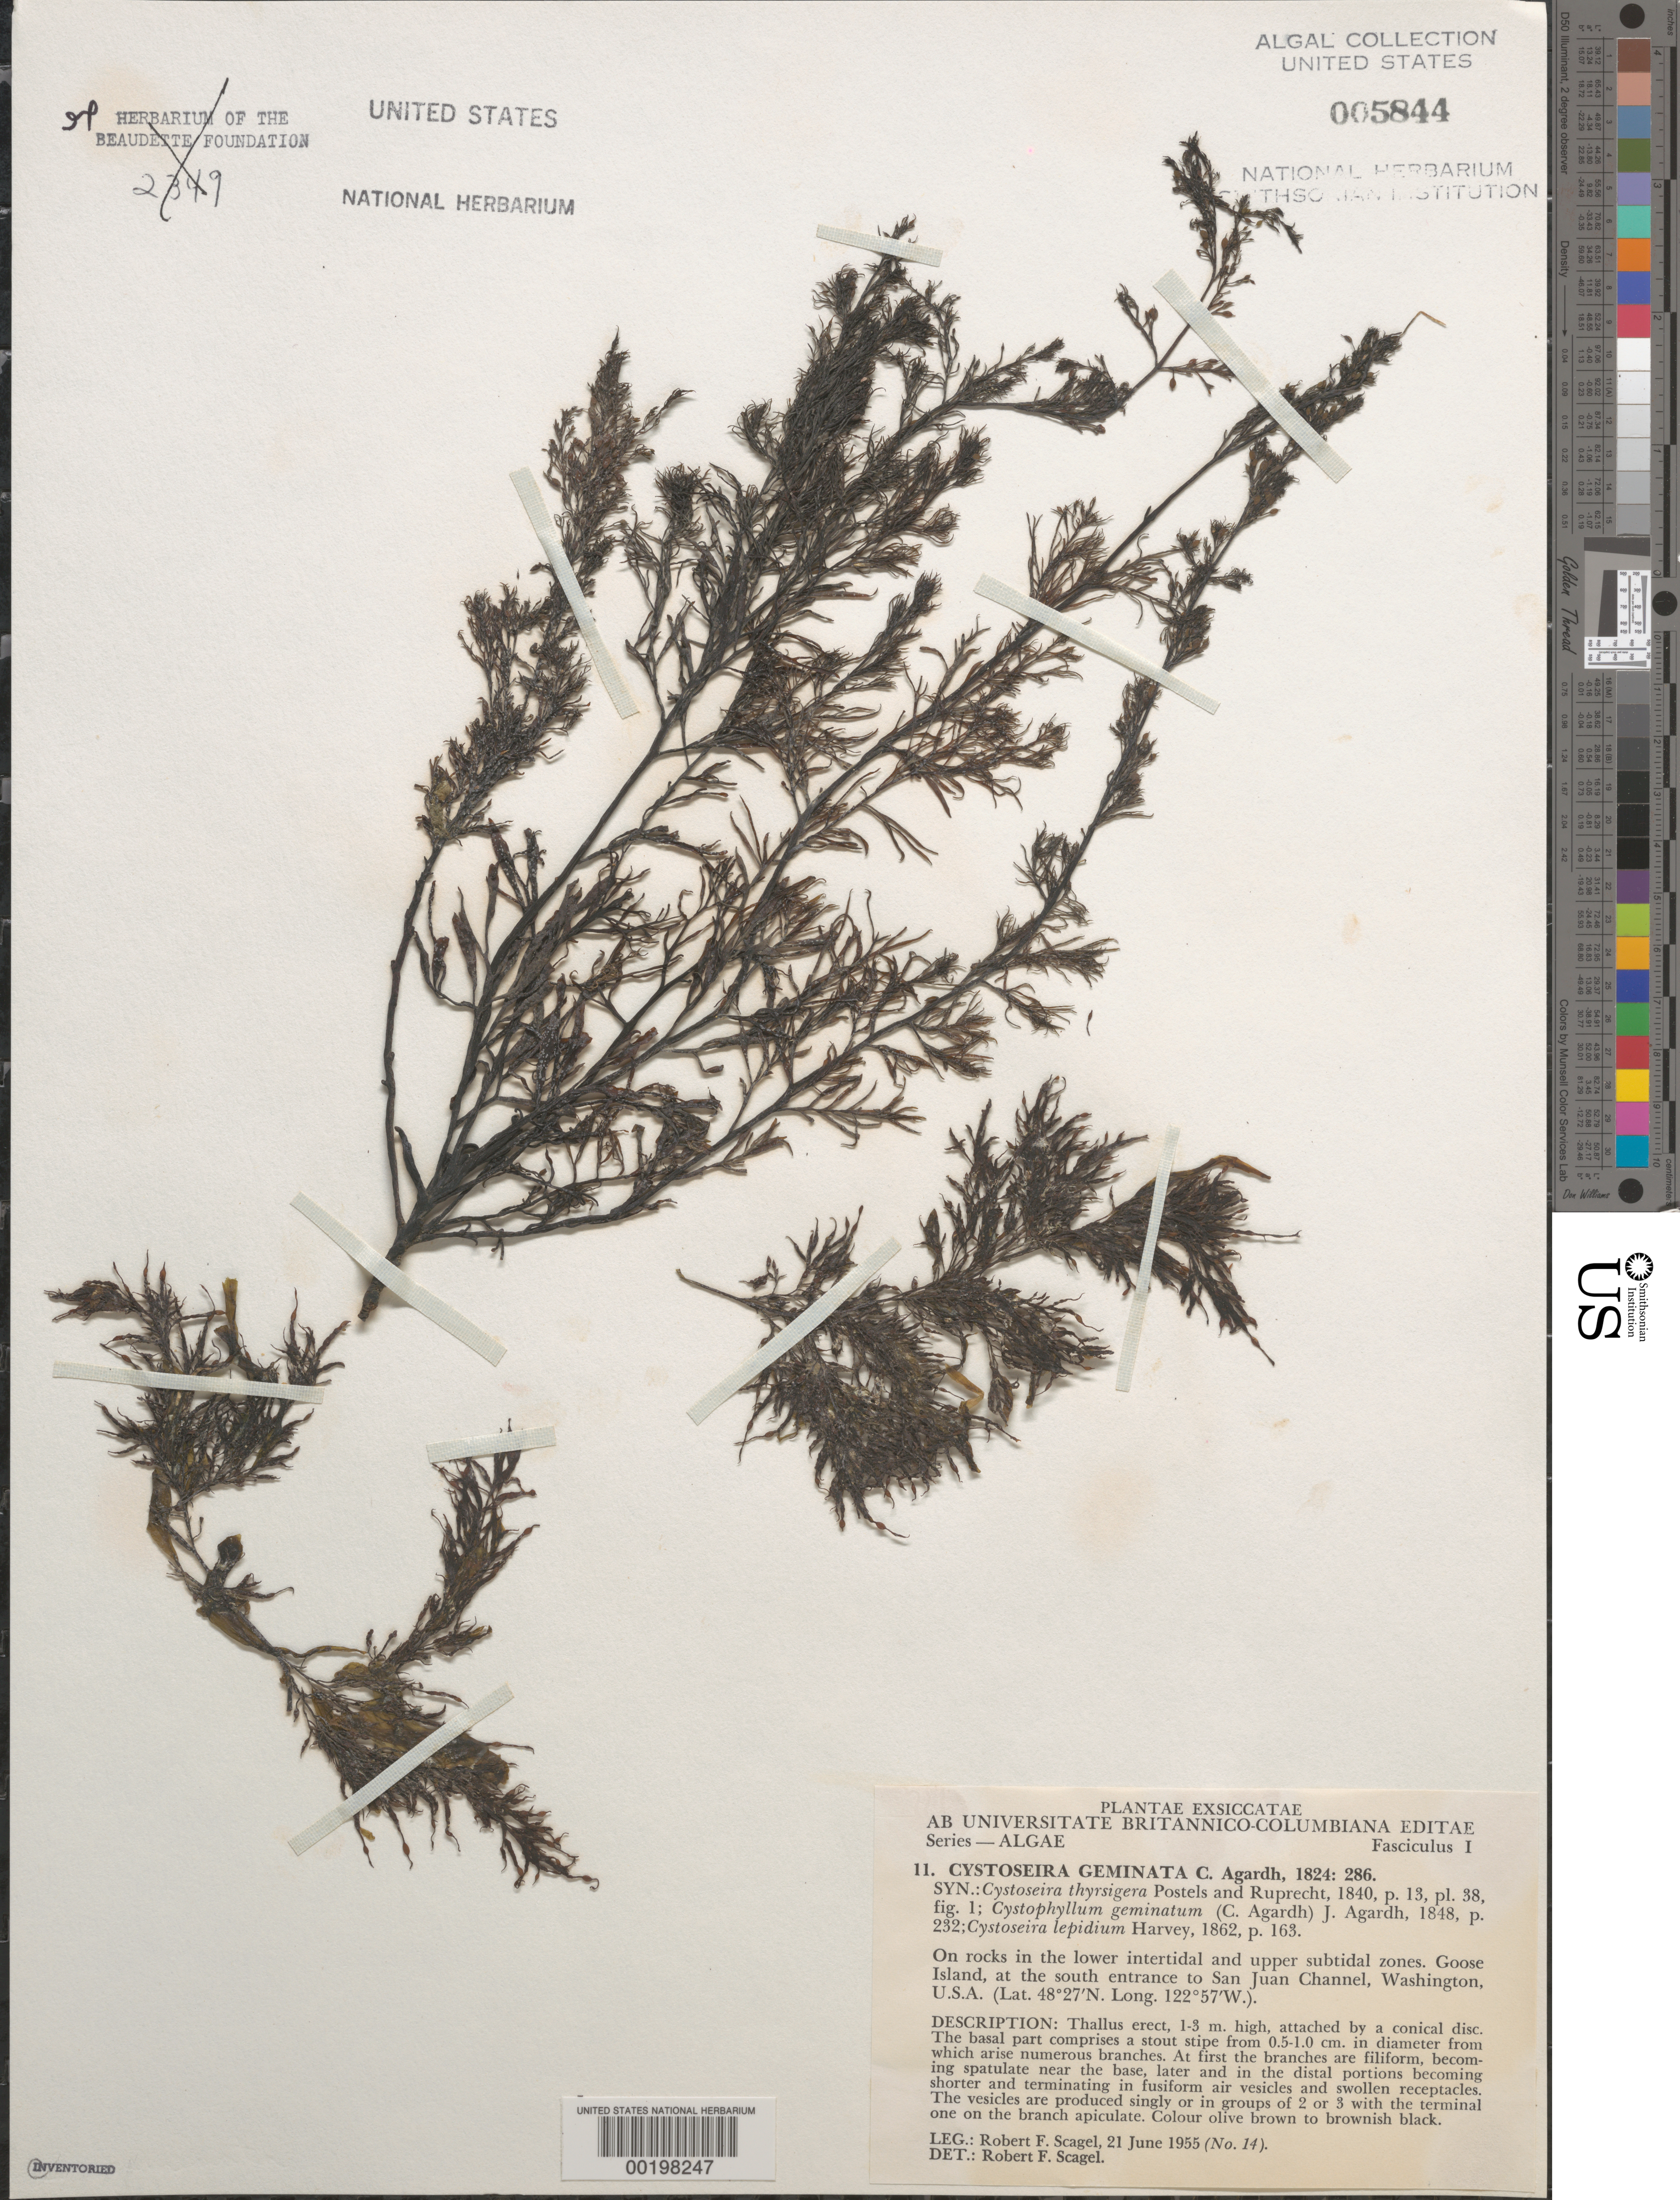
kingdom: Chromista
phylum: Ochrophyta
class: Phaeophyceae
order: Fucales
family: Sargassaceae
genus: Stephanocystis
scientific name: Stephanocystis geminata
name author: (C. Agardh) Draisma et al.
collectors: R. F. Scagel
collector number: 14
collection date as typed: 21 Jun 1955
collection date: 1955-06-21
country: United States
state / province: Washington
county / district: San Juan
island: Goose Island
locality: San Juan Channel south entrance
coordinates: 48 27' N, 122 57' W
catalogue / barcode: US 5844